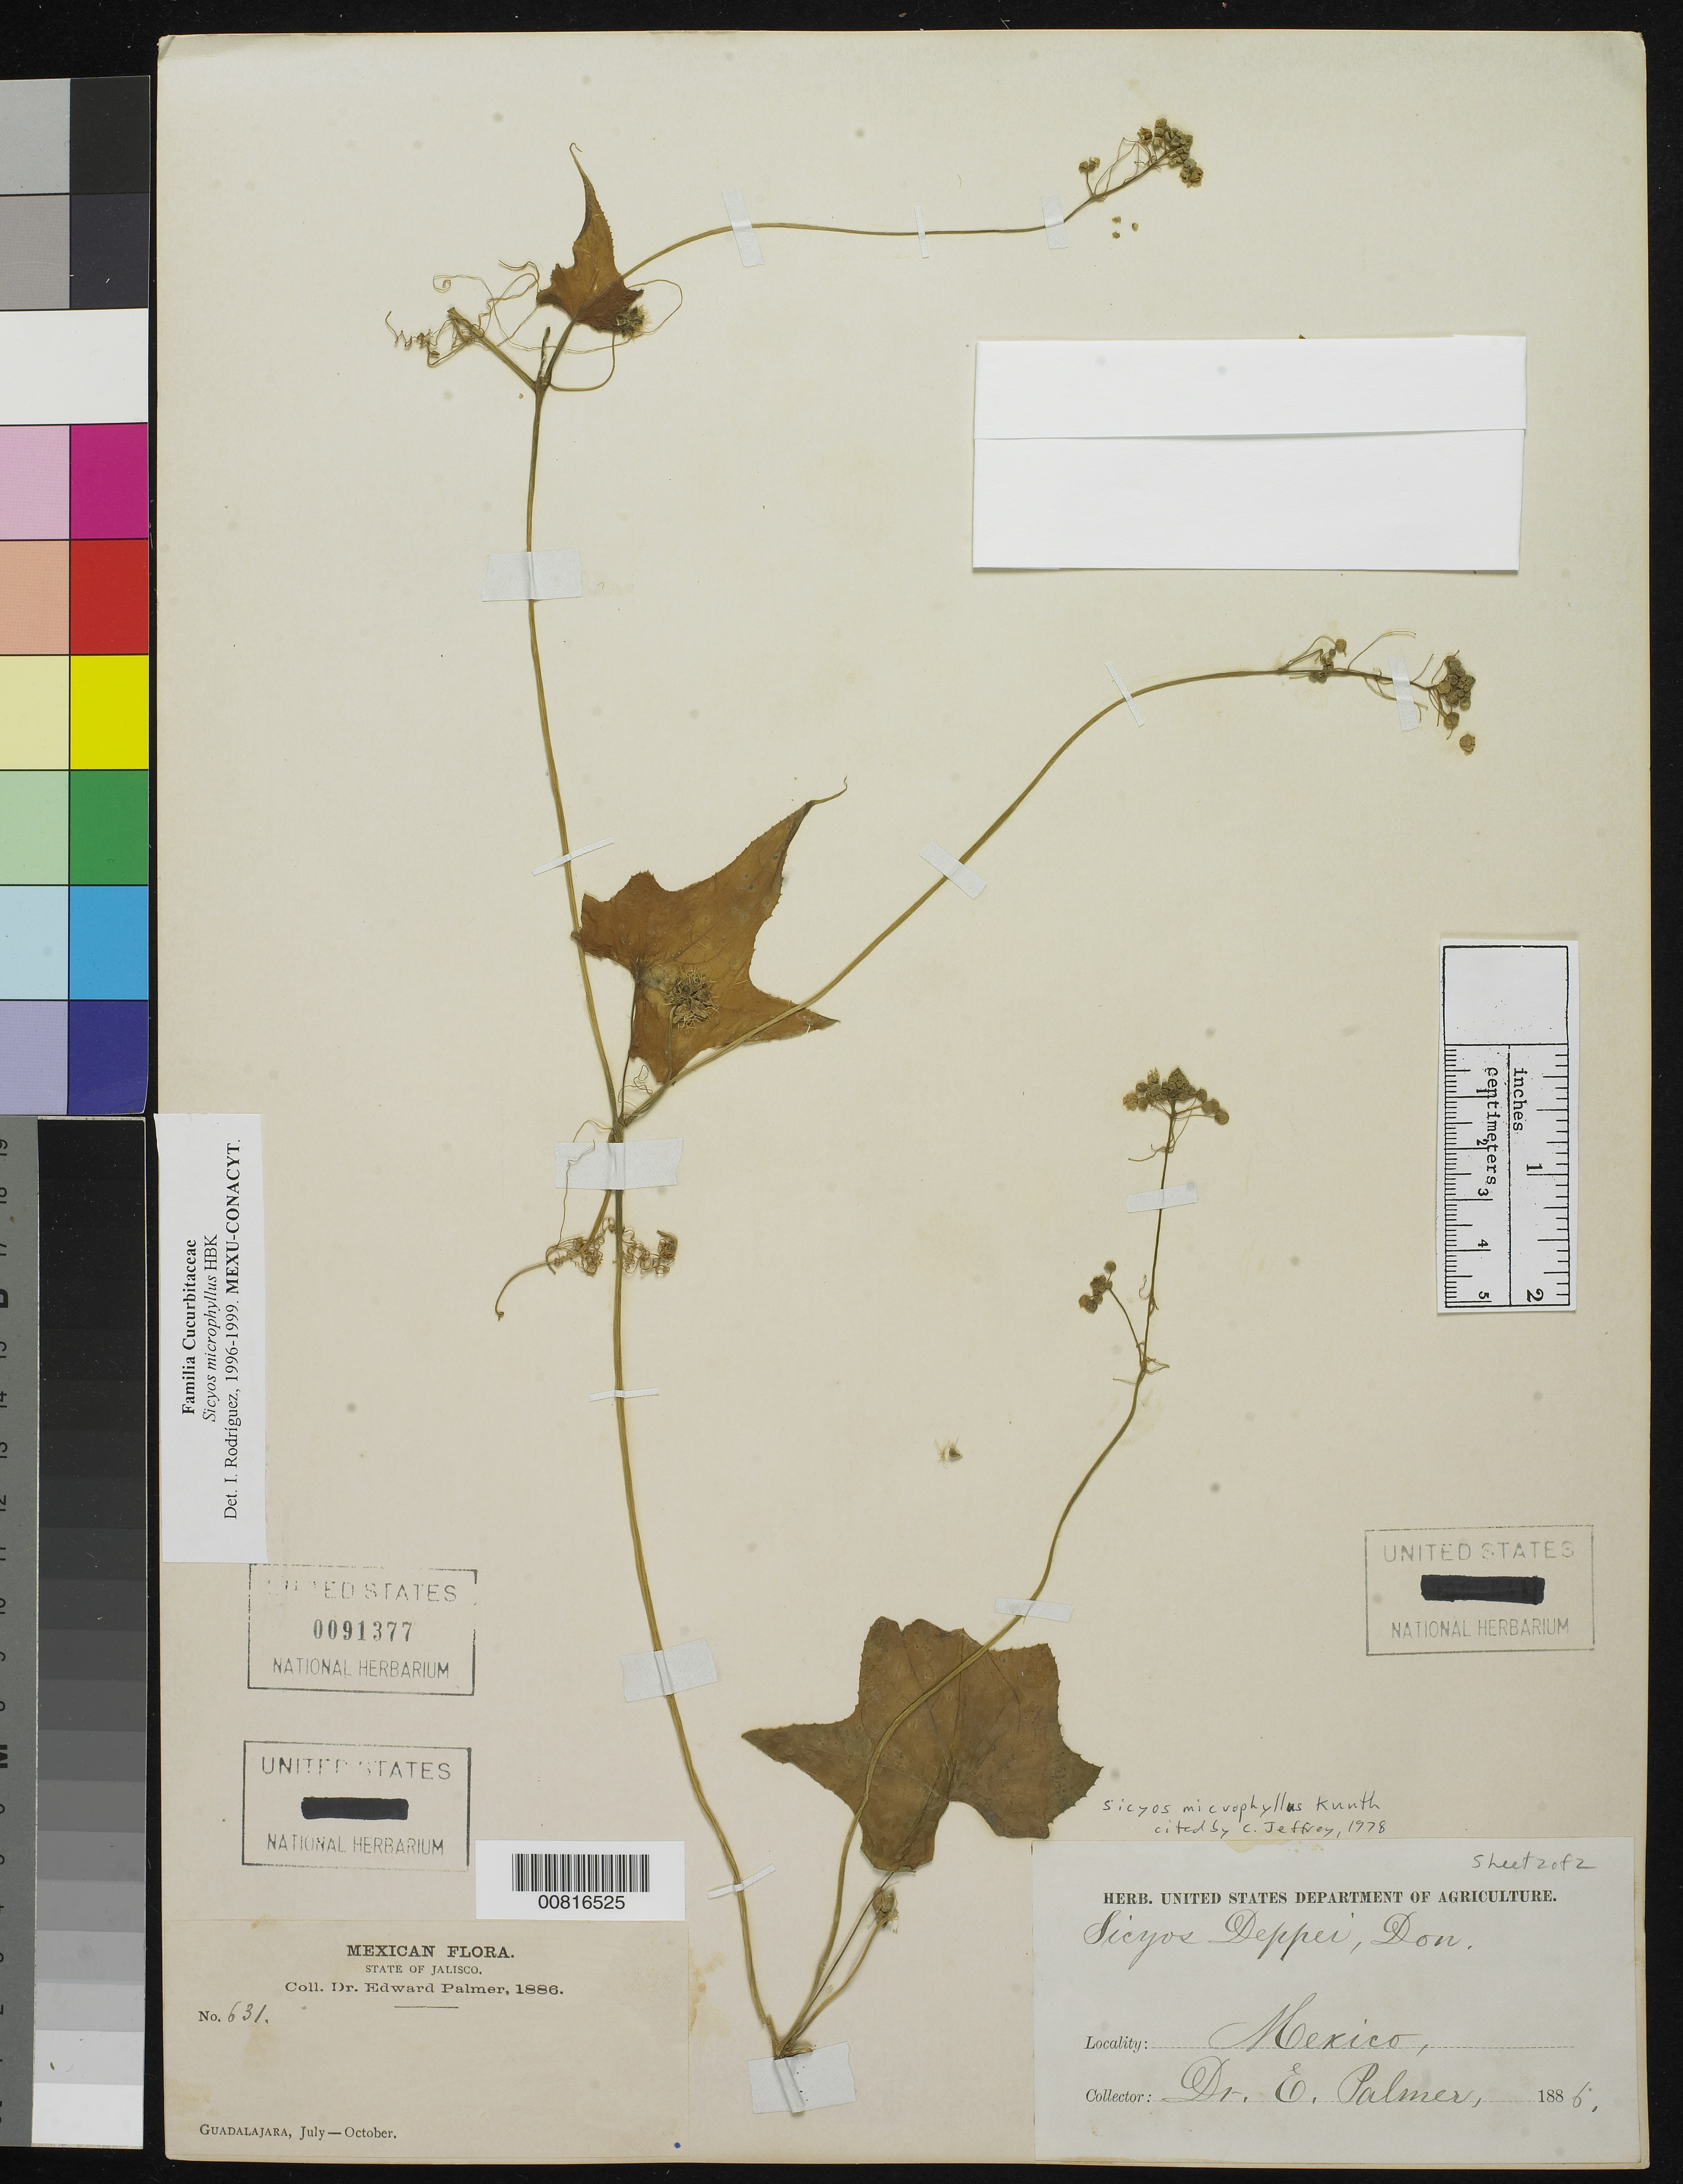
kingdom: Plantae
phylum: Tracheophyta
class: Magnoliopsida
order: Cucurbitales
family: Cucurbitaceae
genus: Sicyos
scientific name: Sicyos microphyllus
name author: Kunth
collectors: E. Palmer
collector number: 631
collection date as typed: Jul 1886 to -- Oct 1886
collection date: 1886-07/1886-10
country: Mexico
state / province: Jalisco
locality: Guadaluajara, Jalisco.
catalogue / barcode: US 91377